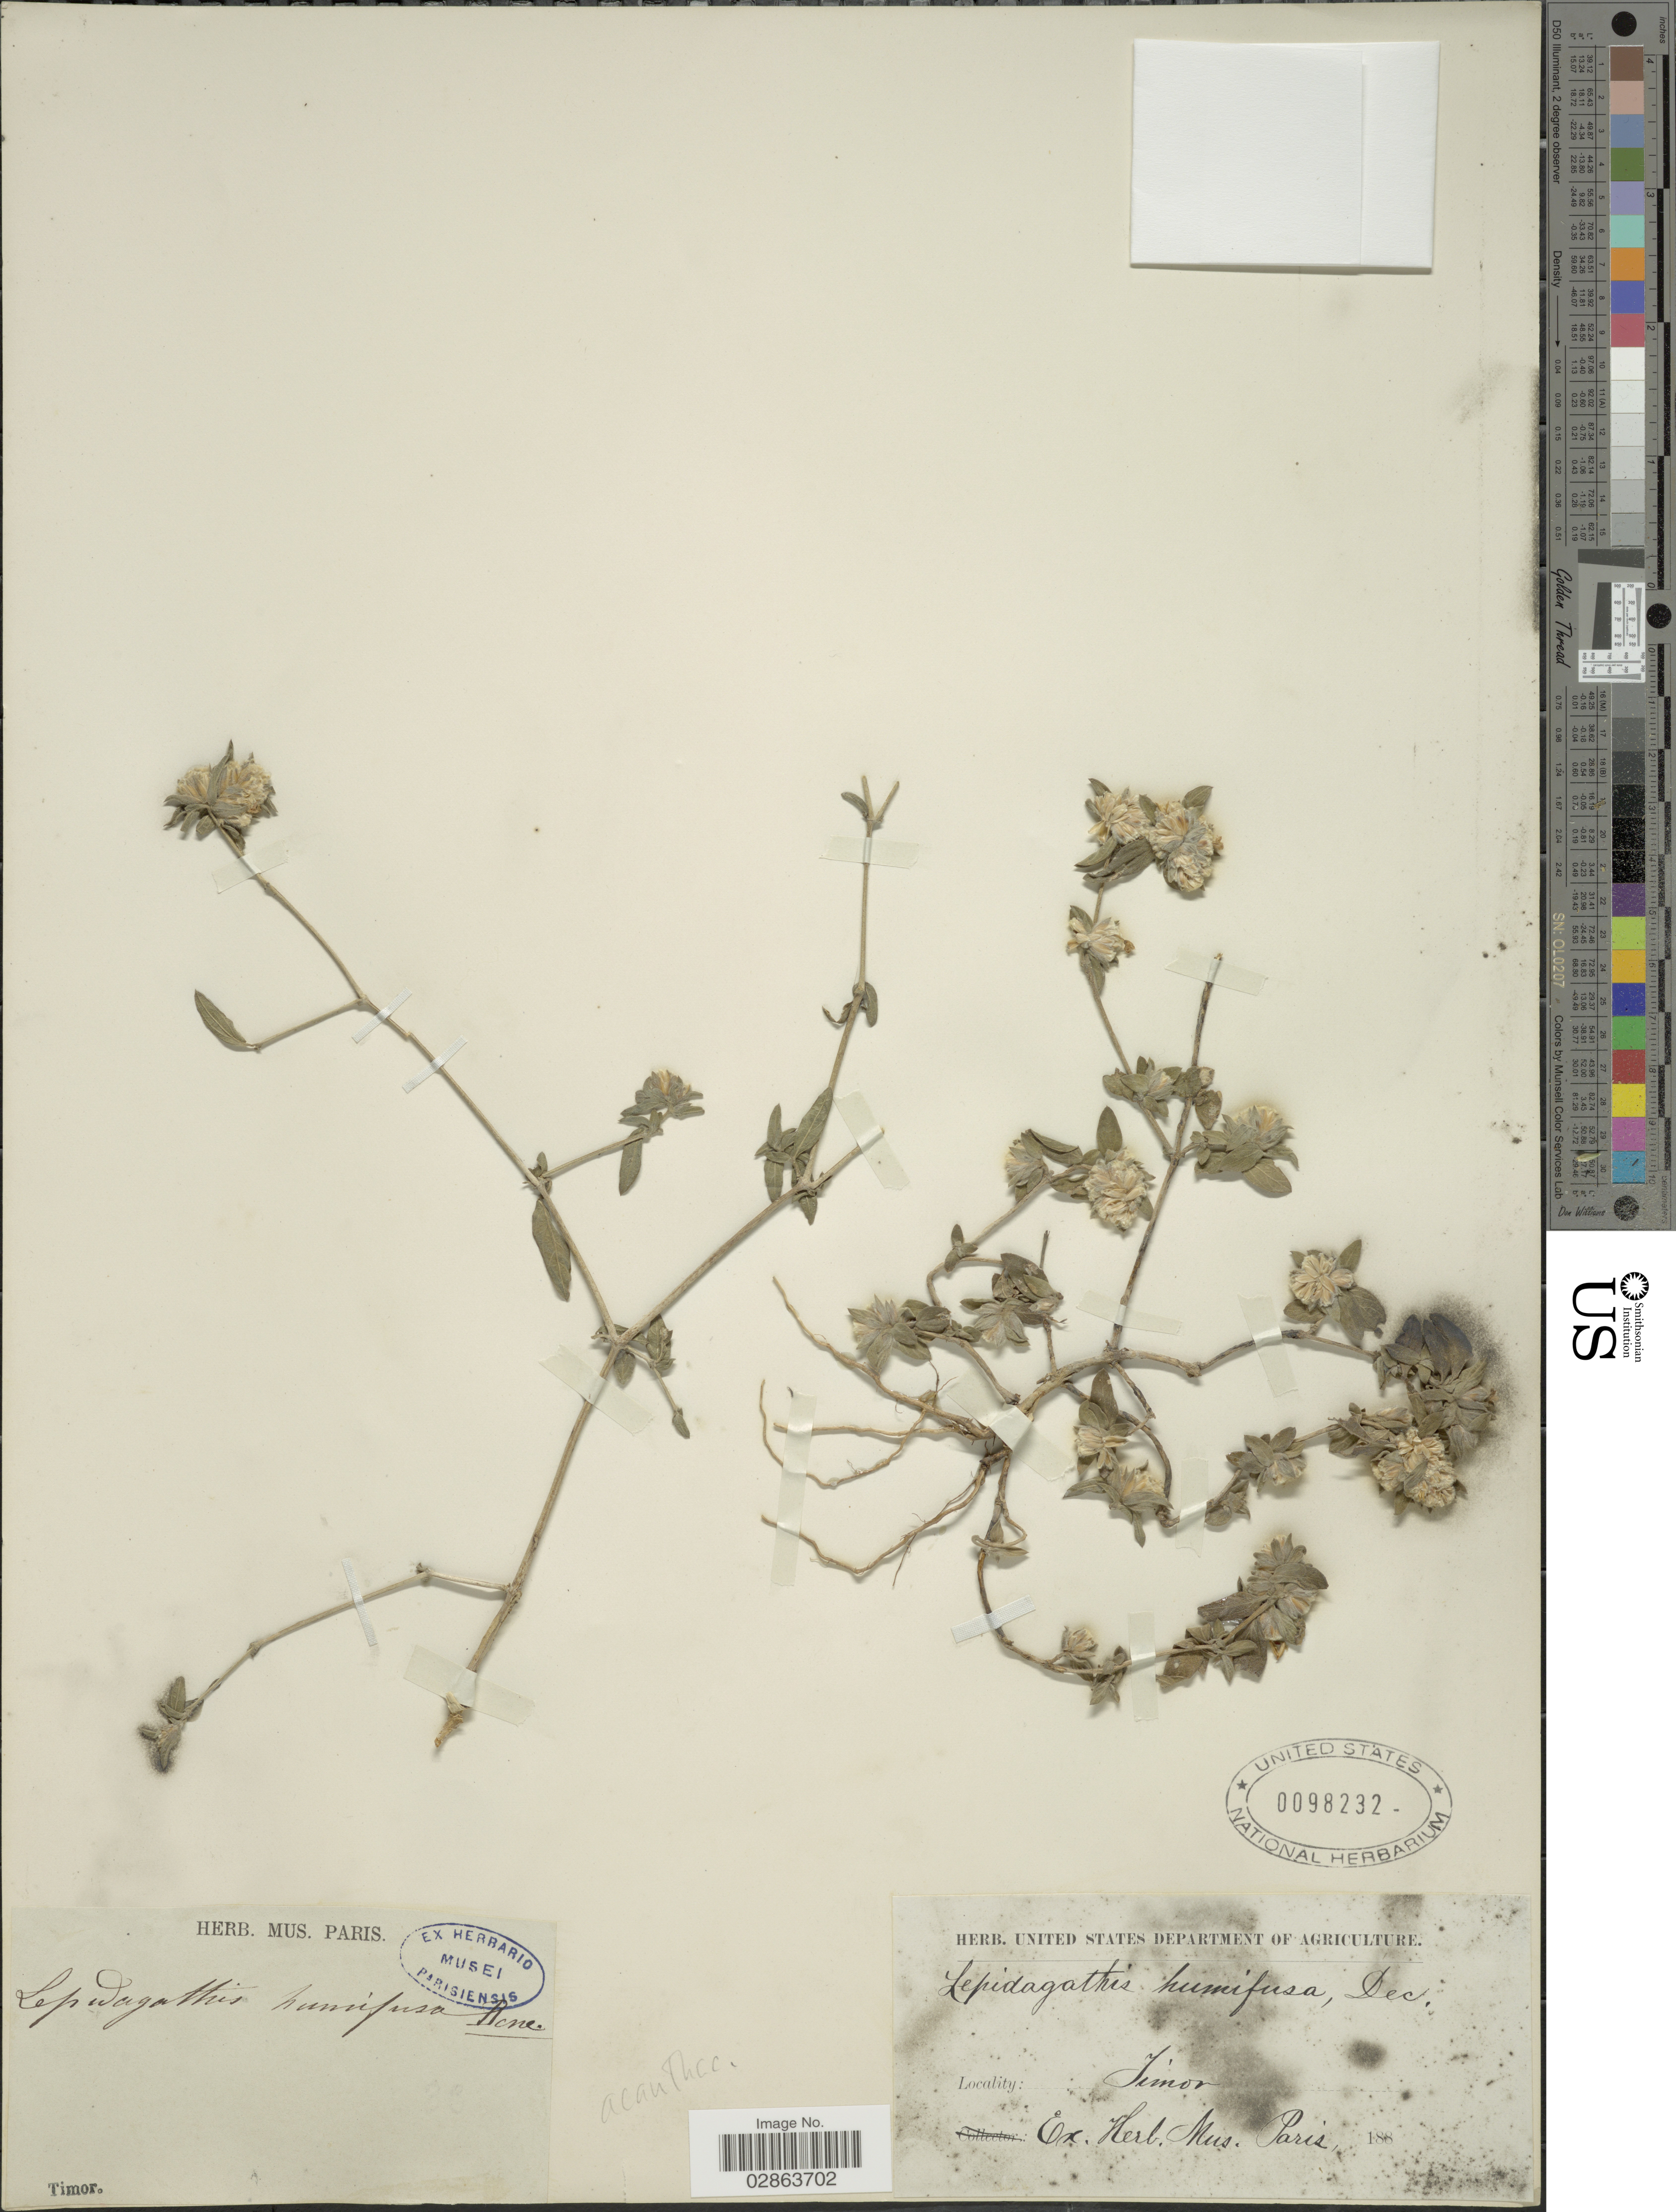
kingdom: Plantae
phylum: Tracheophyta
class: Magnoliopsida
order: Lamiales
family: Acanthaceae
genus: Lepidagathis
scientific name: Lepidagathis humifusa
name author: Decne.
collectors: ex herb. Mus. Paris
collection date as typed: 188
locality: Timor.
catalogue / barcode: US 98232